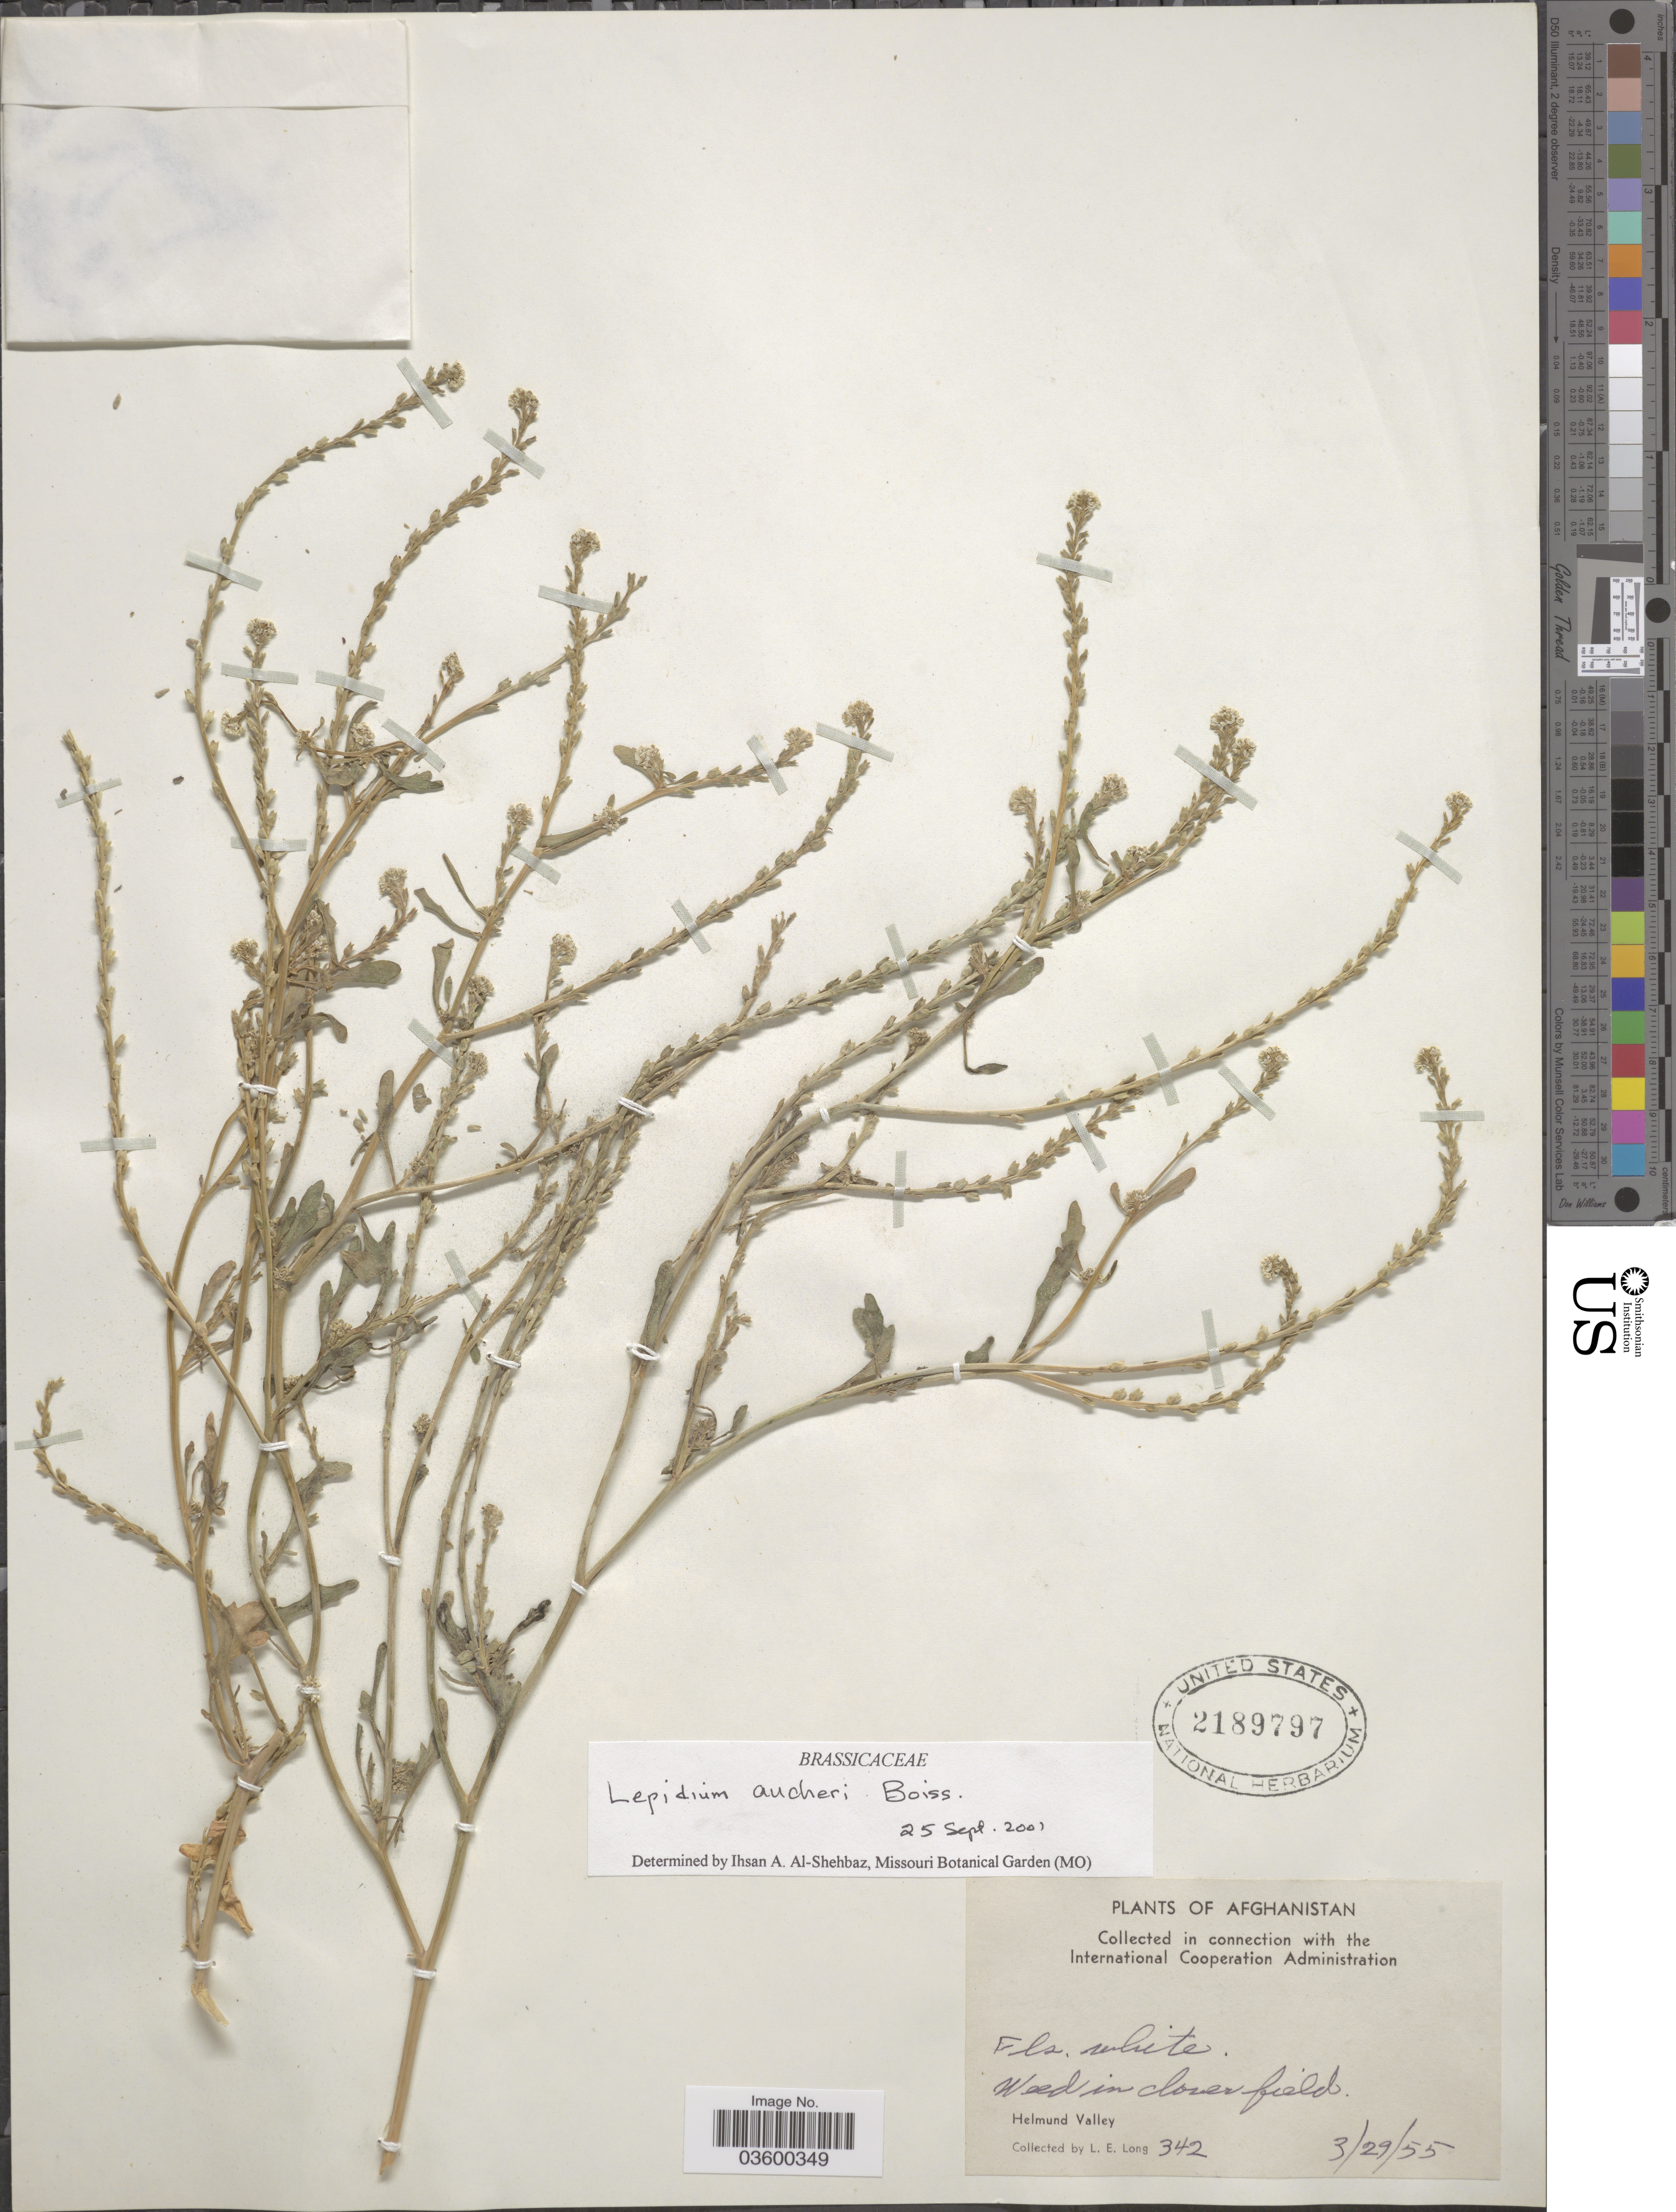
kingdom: Plantae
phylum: Tracheophyta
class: Magnoliopsida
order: Brassicales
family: Brassicaceae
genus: Lepidium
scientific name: Lepidium aucheri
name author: Boiss.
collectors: L. E. Long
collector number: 342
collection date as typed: Transcribed d/m/y: 29/3/55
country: Afghanistan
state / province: Helmand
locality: Helmund Valley.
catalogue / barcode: US 2189797